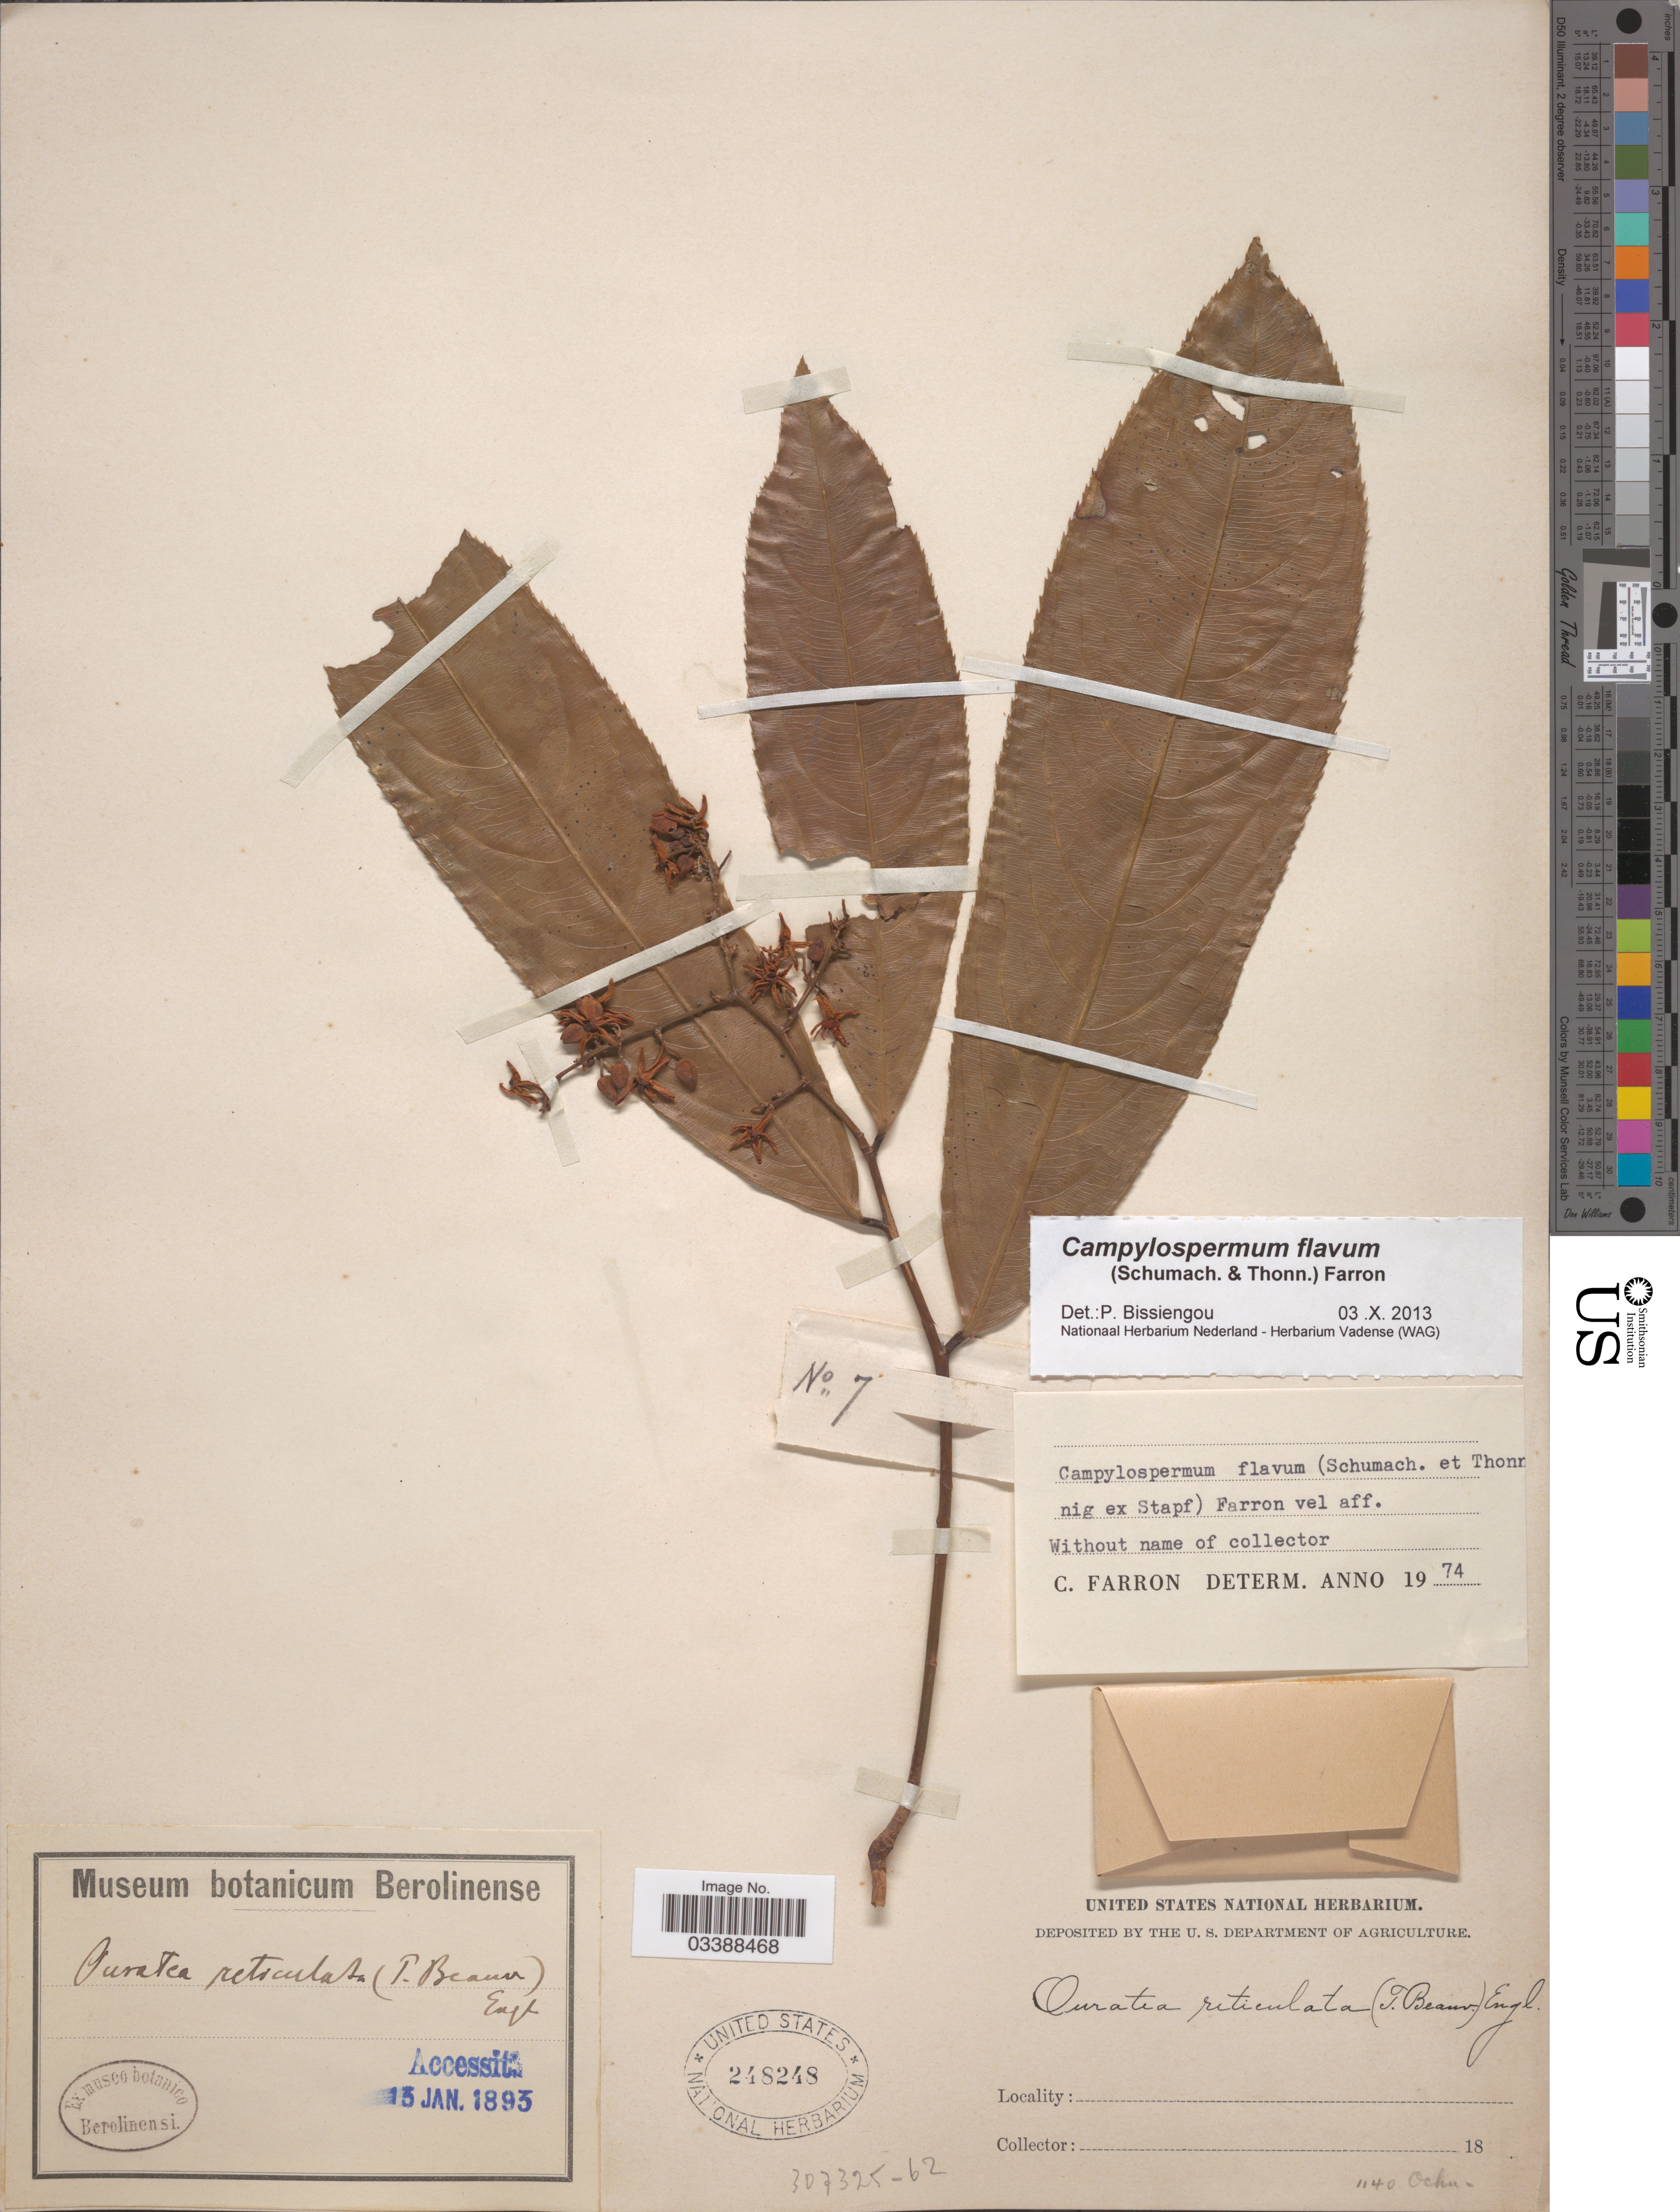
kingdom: Plantae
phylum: Tracheophyta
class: Magnoliopsida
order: Malpighiales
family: Ochnaceae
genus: Campylospermum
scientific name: Campylospermum flavum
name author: (Schumach. & Thonning ex Stapf) Farron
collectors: ex herb. United States National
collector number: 1140?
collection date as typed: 18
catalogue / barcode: US 248248